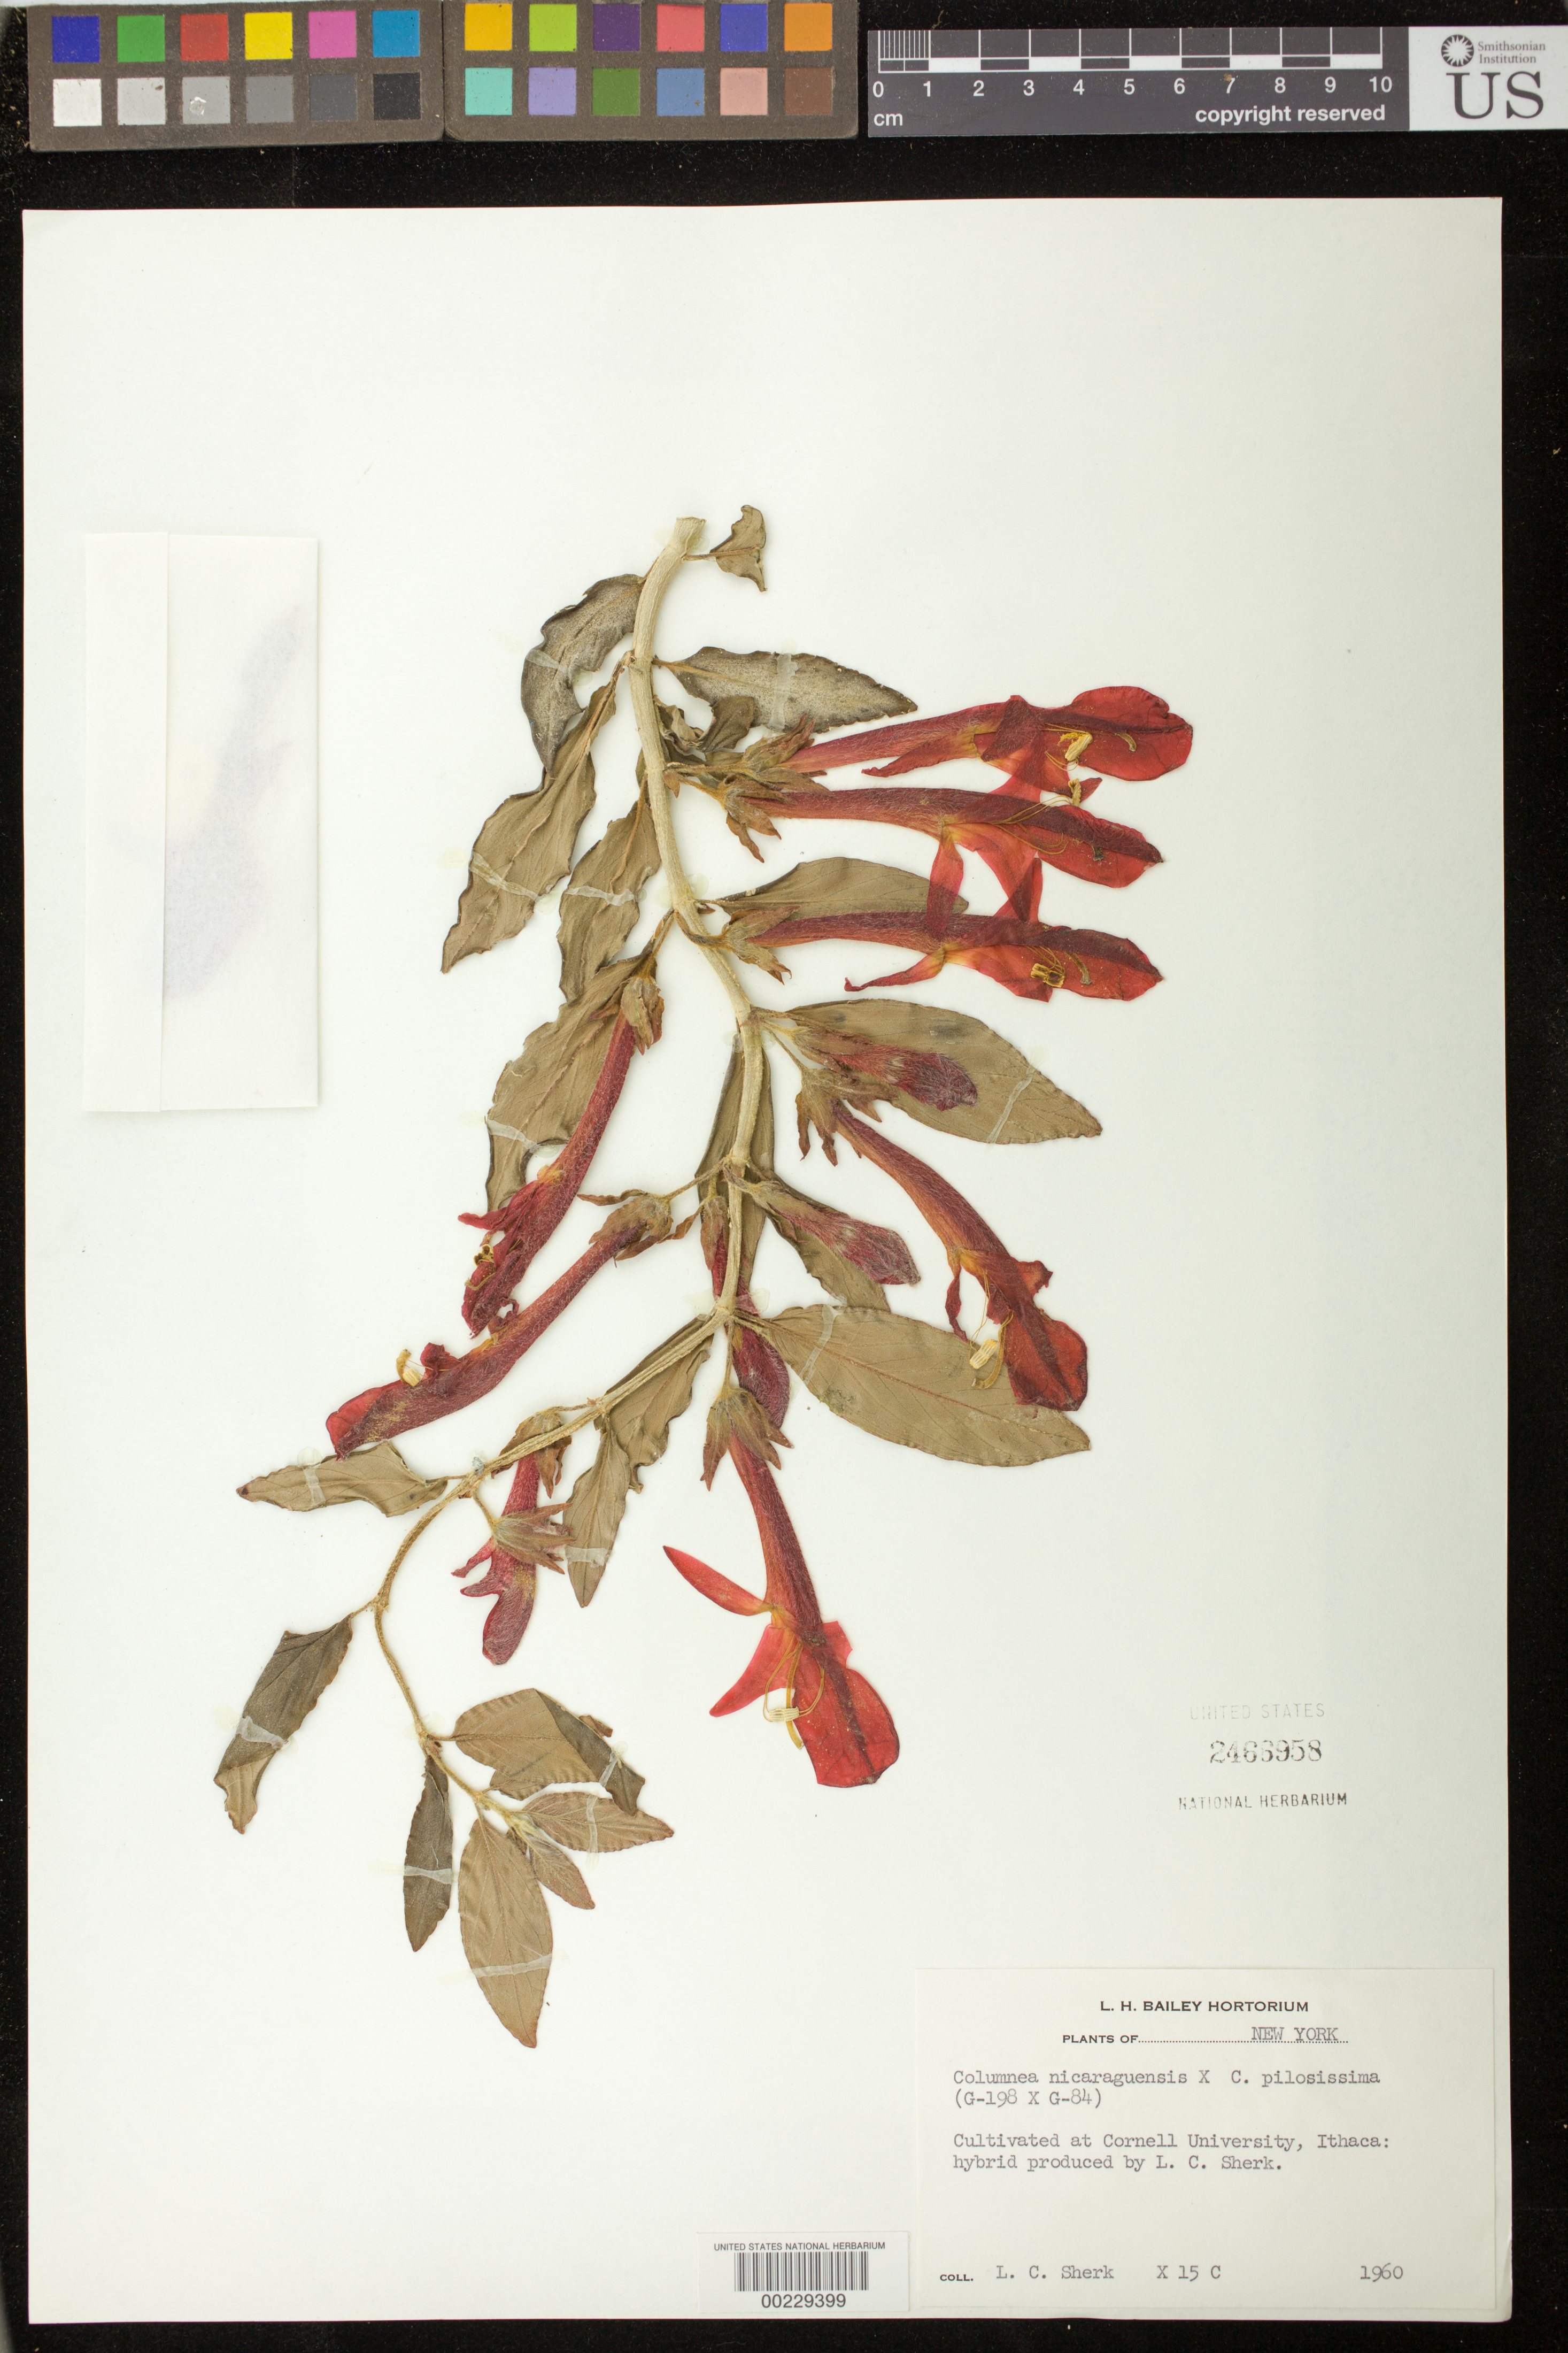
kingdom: Plantae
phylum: Tracheophyta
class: Magnoliopsida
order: Lamiales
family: Gesneriaceae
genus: Columnea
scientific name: Columnea hybrid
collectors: L. Sherk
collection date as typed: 1960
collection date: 1960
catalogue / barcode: US 2466958